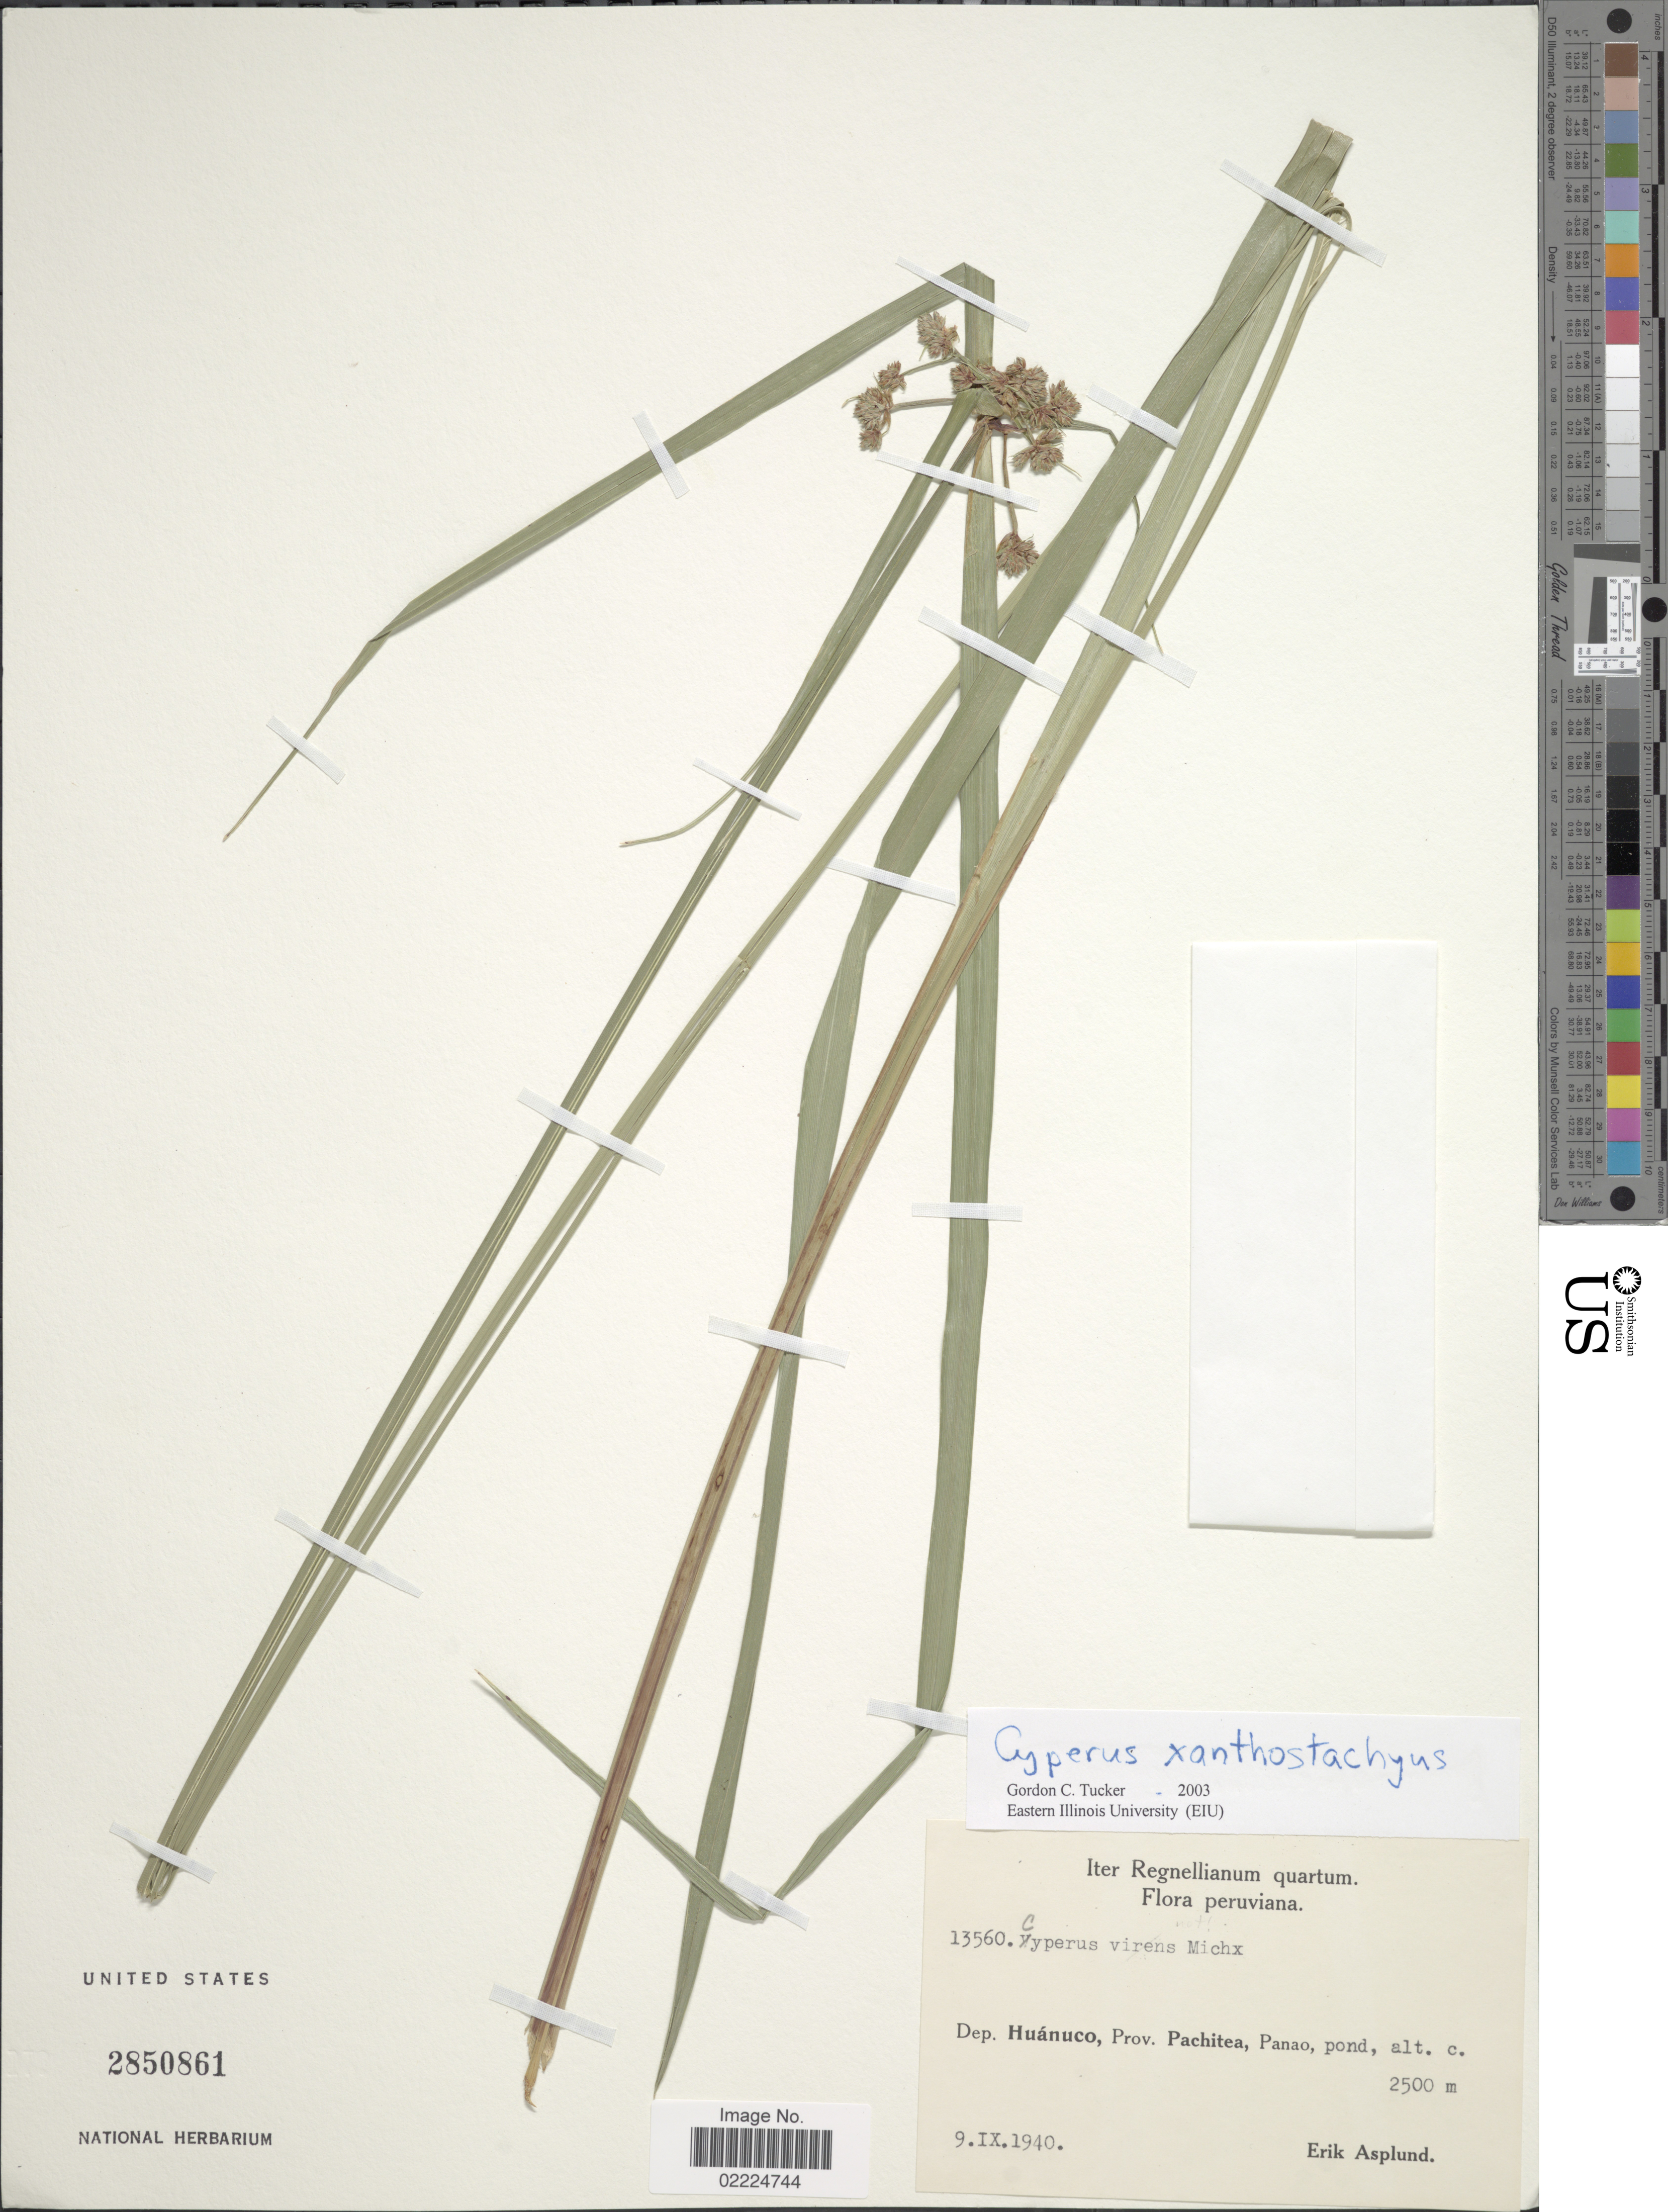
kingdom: Plantae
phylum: Tracheophyta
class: Liliopsida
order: Poales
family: Cyperaceae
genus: Cyperus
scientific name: Cyperus xanthostachyus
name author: Steud.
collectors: E. Asplund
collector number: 13560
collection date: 1940-09-09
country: Peru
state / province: Huánuco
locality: Dep. Huanuco, Prov. Pachitea, Panao, Pond.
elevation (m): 2500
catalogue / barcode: US 2850861